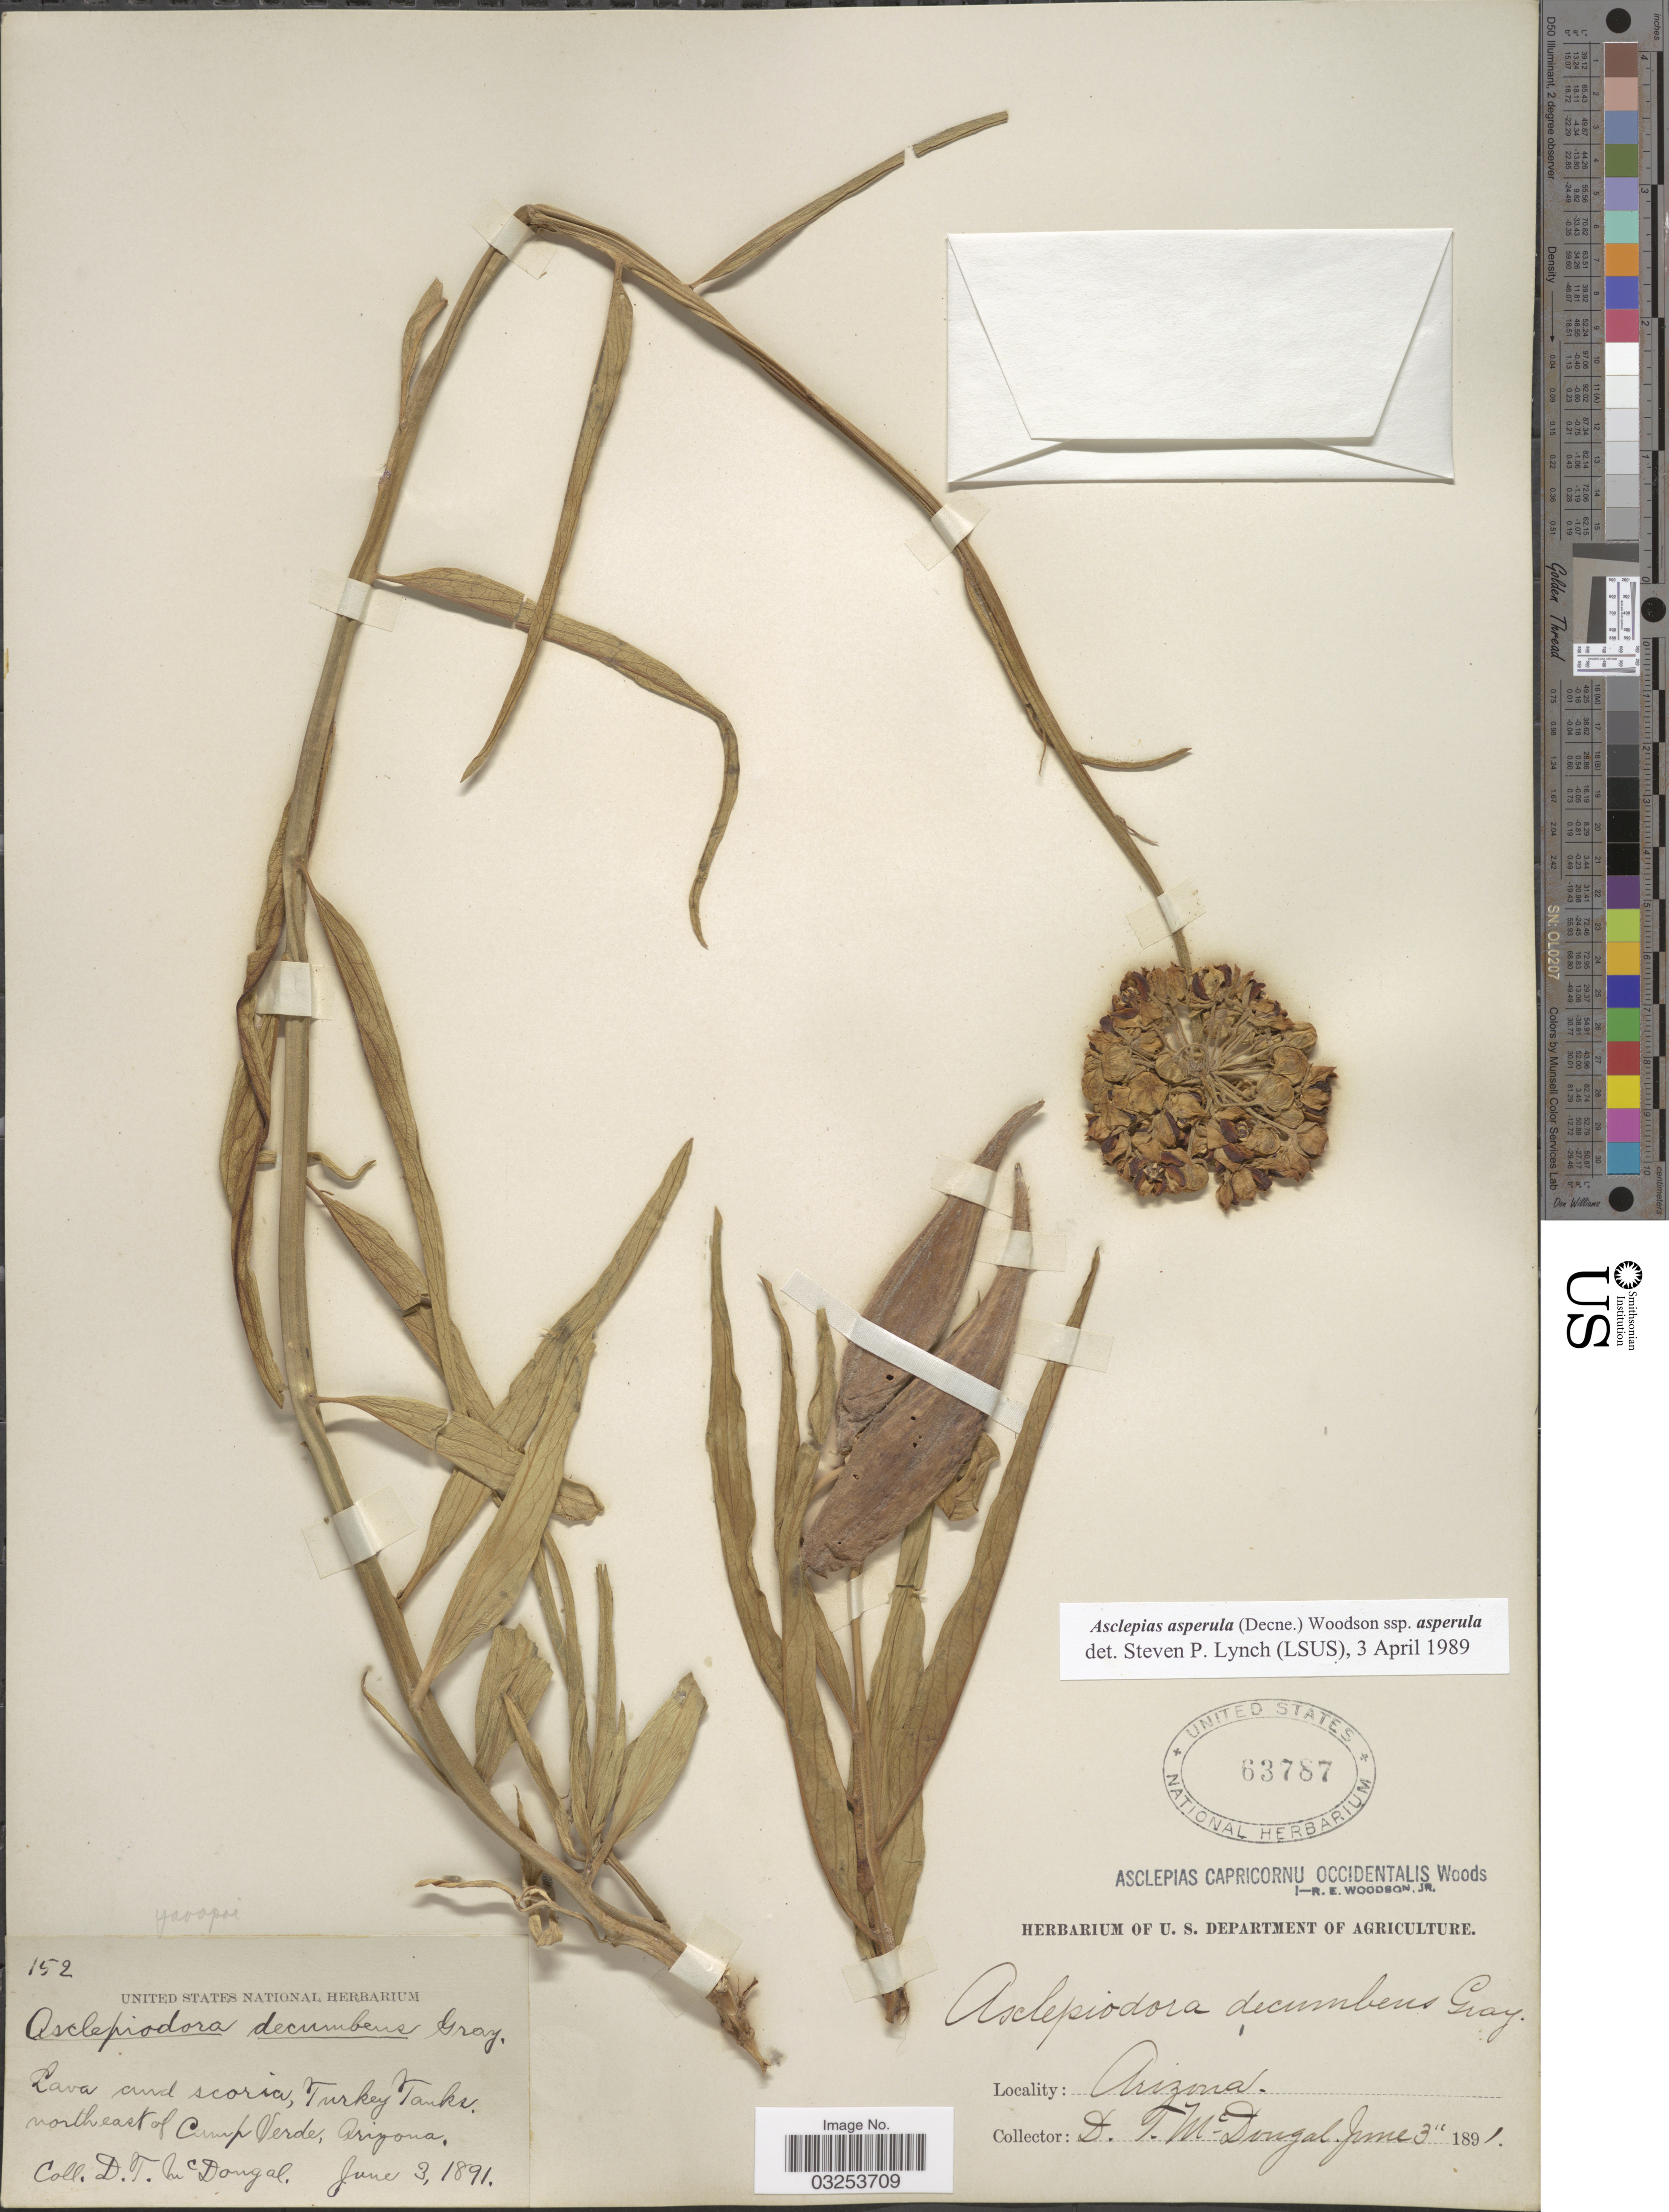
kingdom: Plantae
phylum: Tracheophyta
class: Magnoliopsida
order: Gentianales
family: Apocynaceae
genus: Asclepias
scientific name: Asclepias asperula subsp. asperula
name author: (Decne.) Woodson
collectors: D. McDougal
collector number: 152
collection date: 1891-06-03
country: United States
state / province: Arizona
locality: Turkey Tanks, northeast of Camp Verde. Yavapai.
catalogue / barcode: US 63787